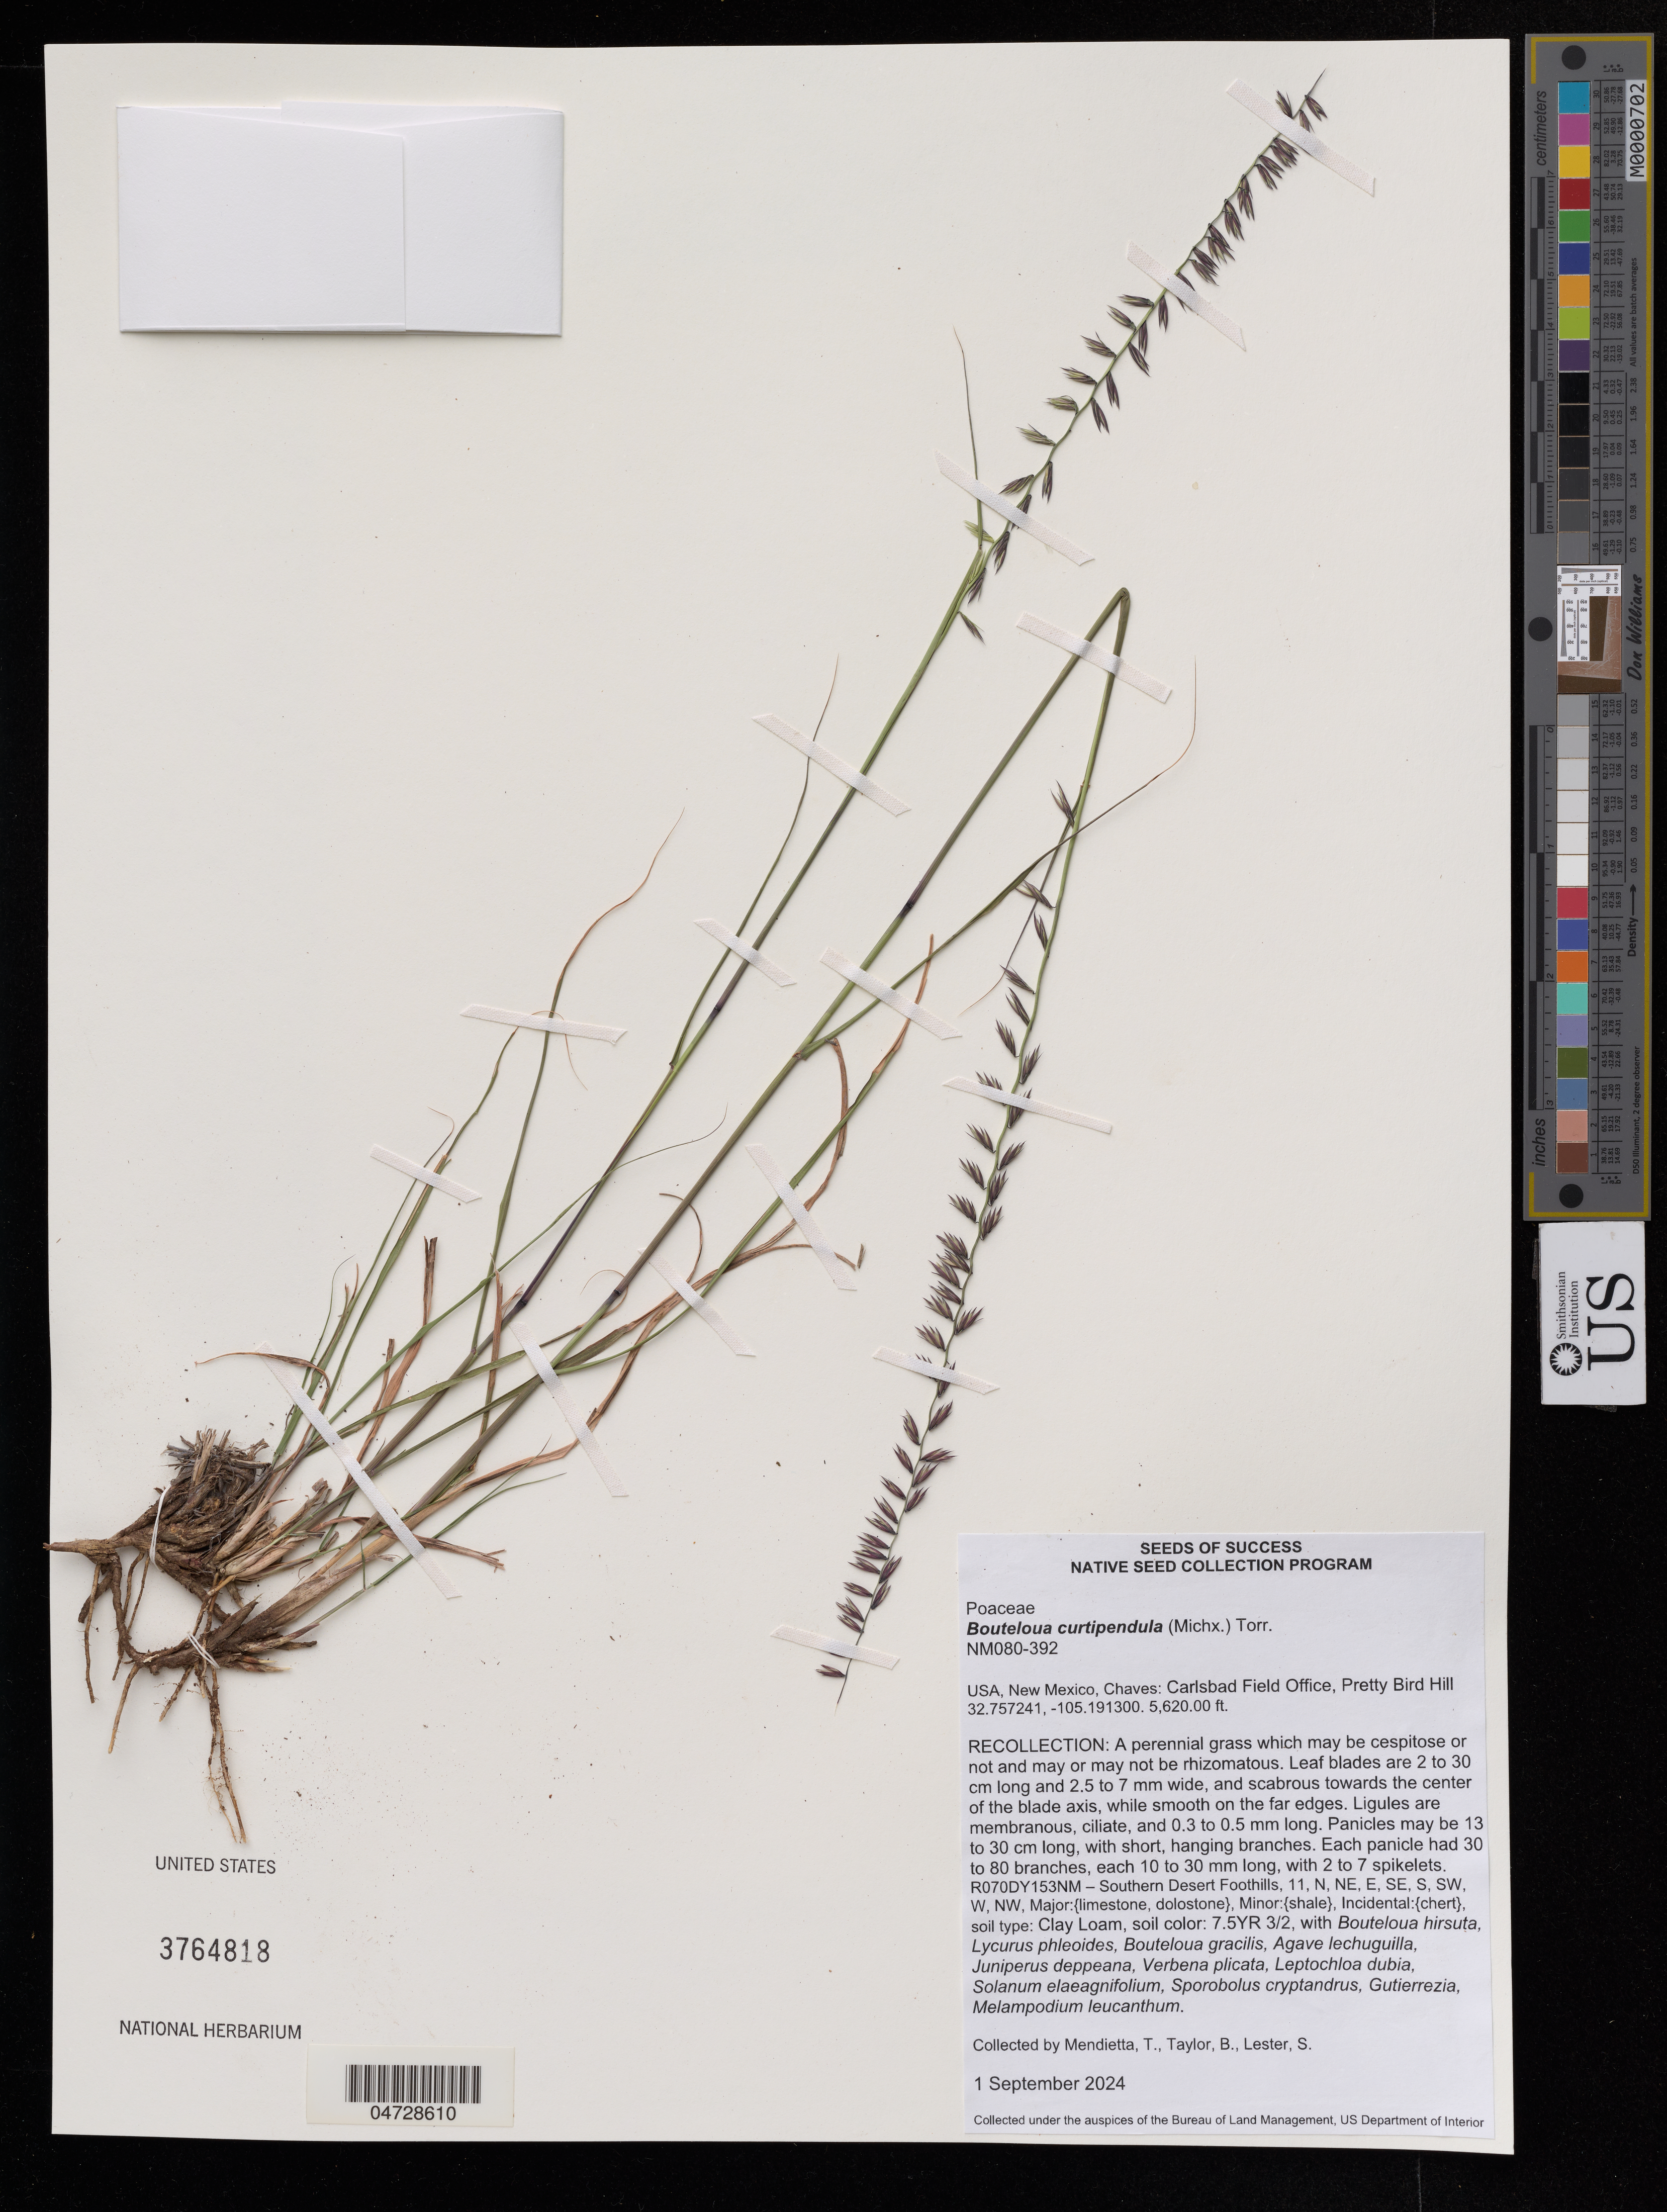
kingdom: Plantae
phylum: Tracheophyta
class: Liliopsida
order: Poales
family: Poaceae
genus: Bouteloua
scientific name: Bouteloua curtipendula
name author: (Michx.) Torr.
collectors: T. Mendietta & B. Taylor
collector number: NM080-392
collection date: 2024-09-01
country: United States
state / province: New Mexico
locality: Chaves: Carlsbad Field Office, Pretty Bird Hill.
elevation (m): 1713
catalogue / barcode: US 3764818